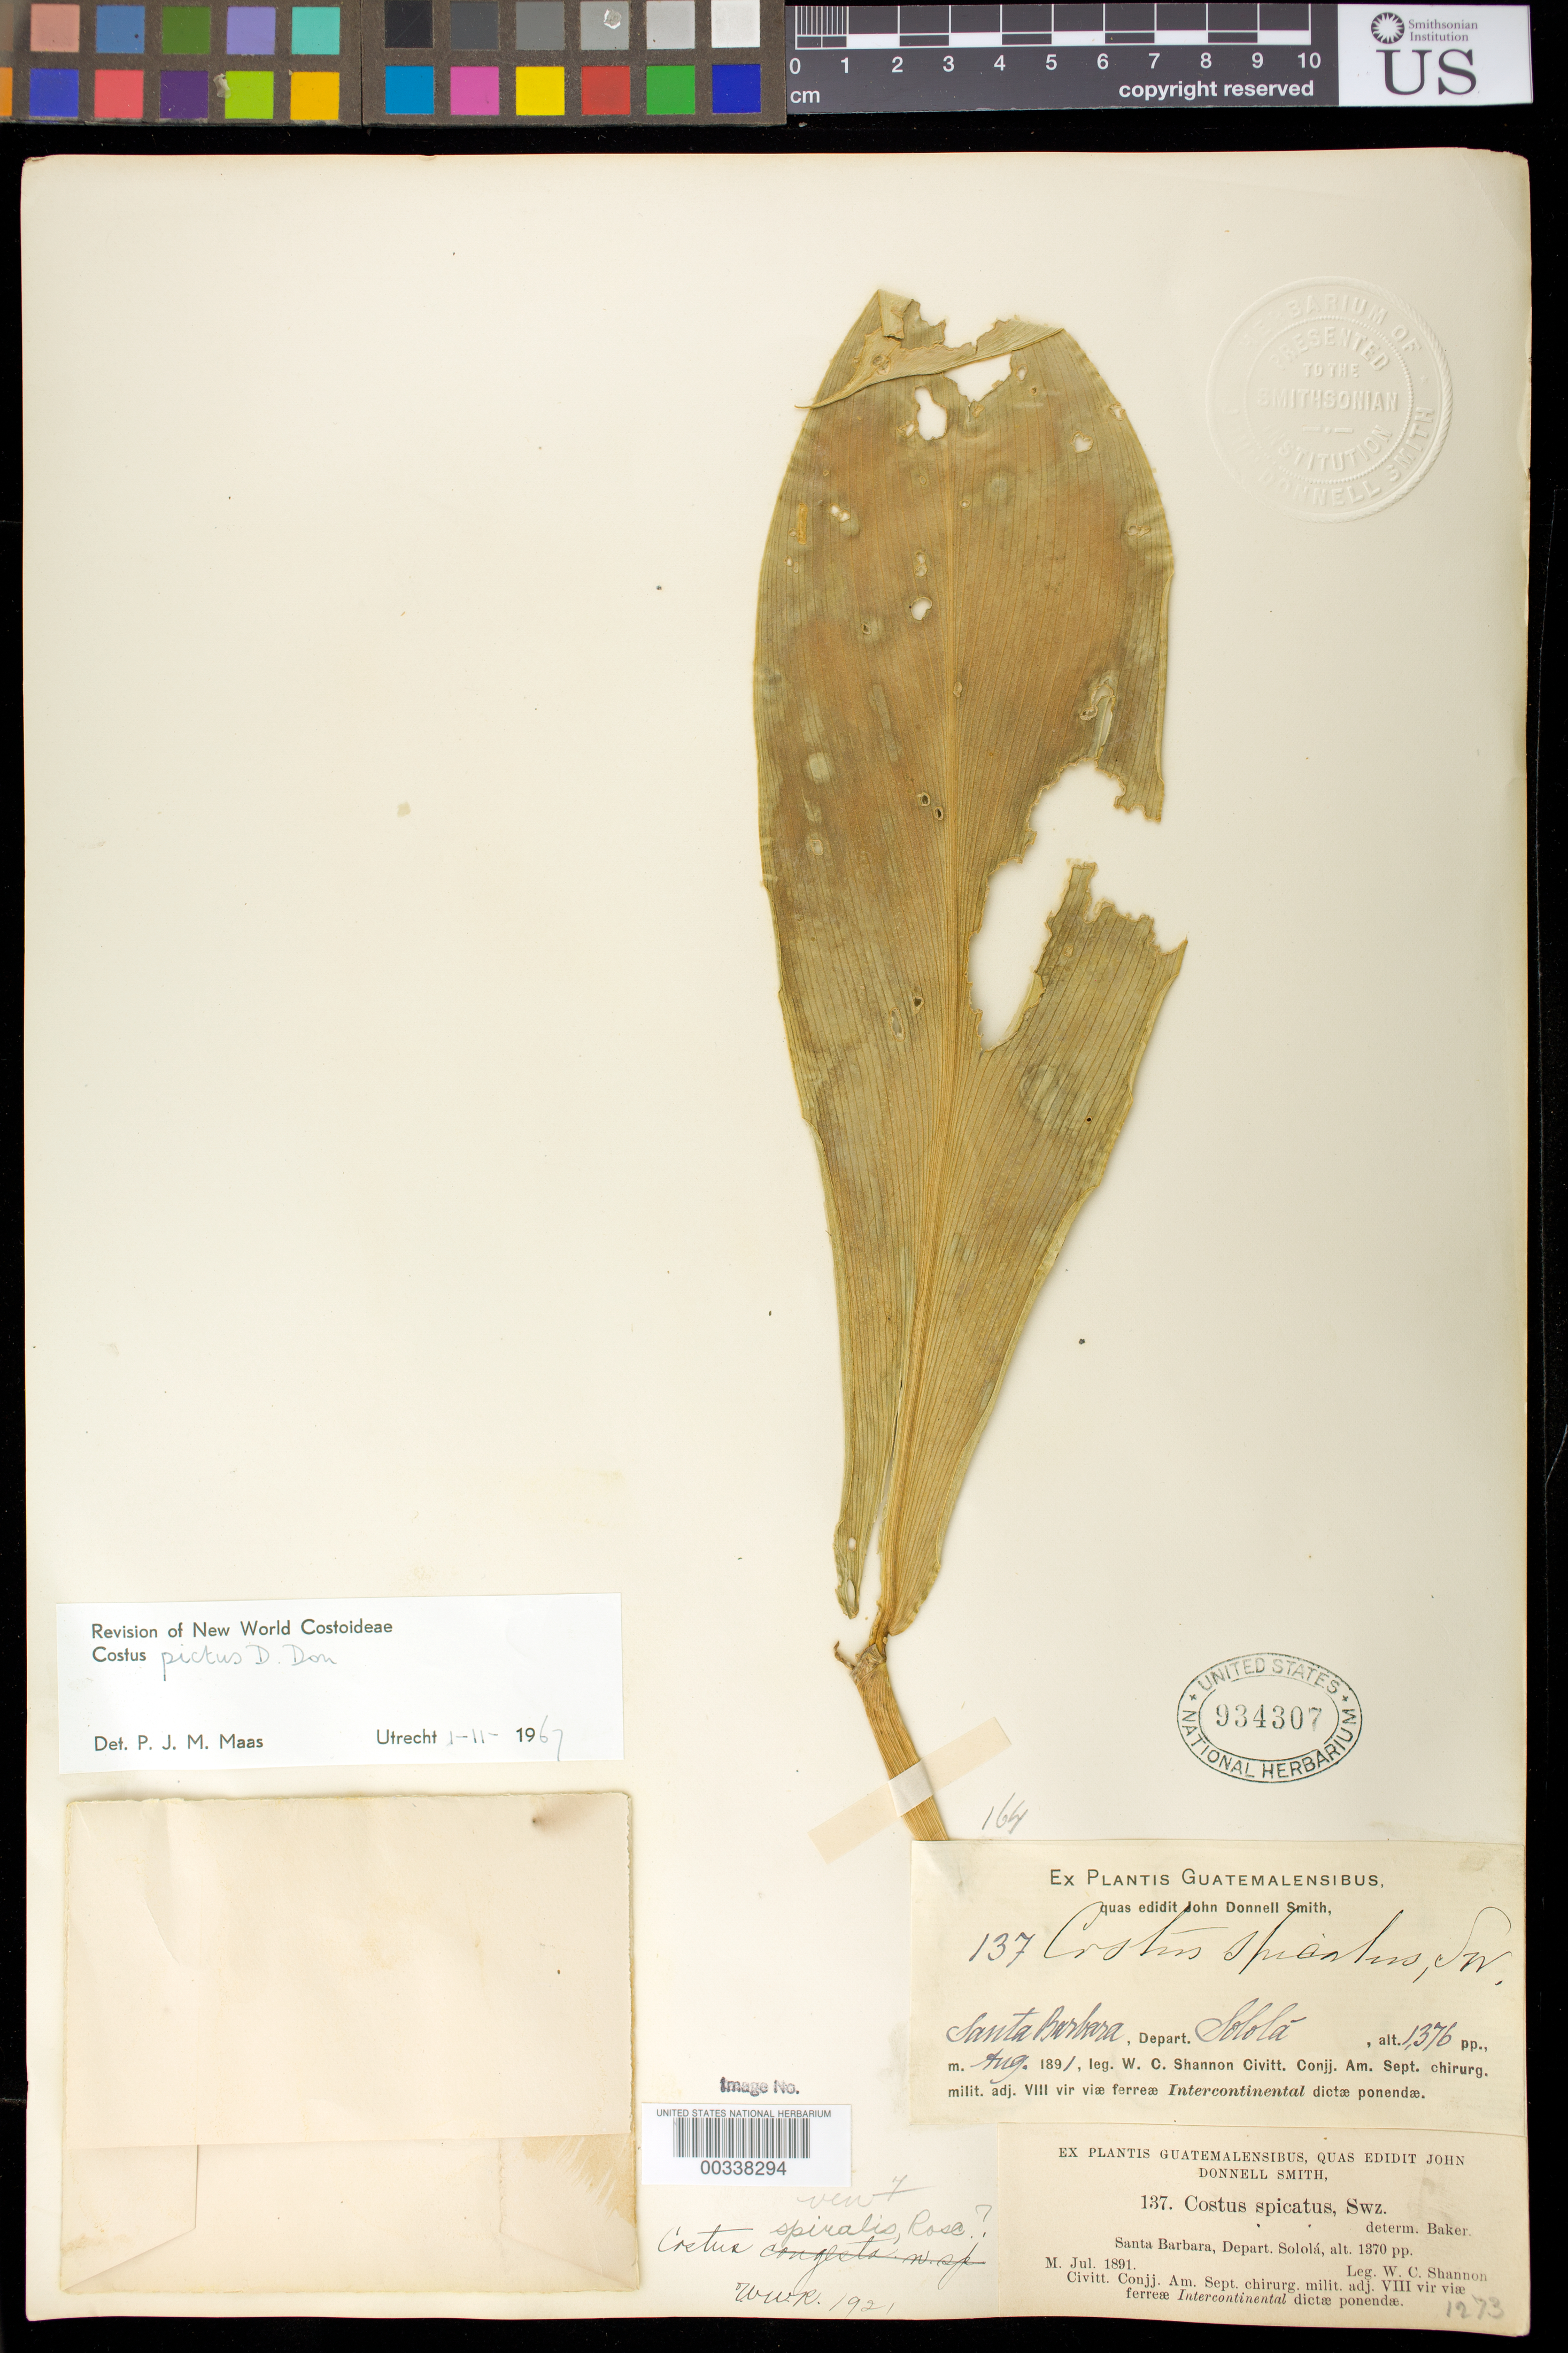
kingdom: Plantae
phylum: Tracheophyta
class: Liliopsida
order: Zingiberales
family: Costaceae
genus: Costus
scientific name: Costus pictus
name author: D. Don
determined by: Maas, Paul J. M.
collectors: W. C. Shannon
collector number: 137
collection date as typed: Jul 1891 and -- Aug 1891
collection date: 1891-07,1891-08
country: Guatemala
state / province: Sololá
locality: Santa Bárbara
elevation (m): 418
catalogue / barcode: US 934307